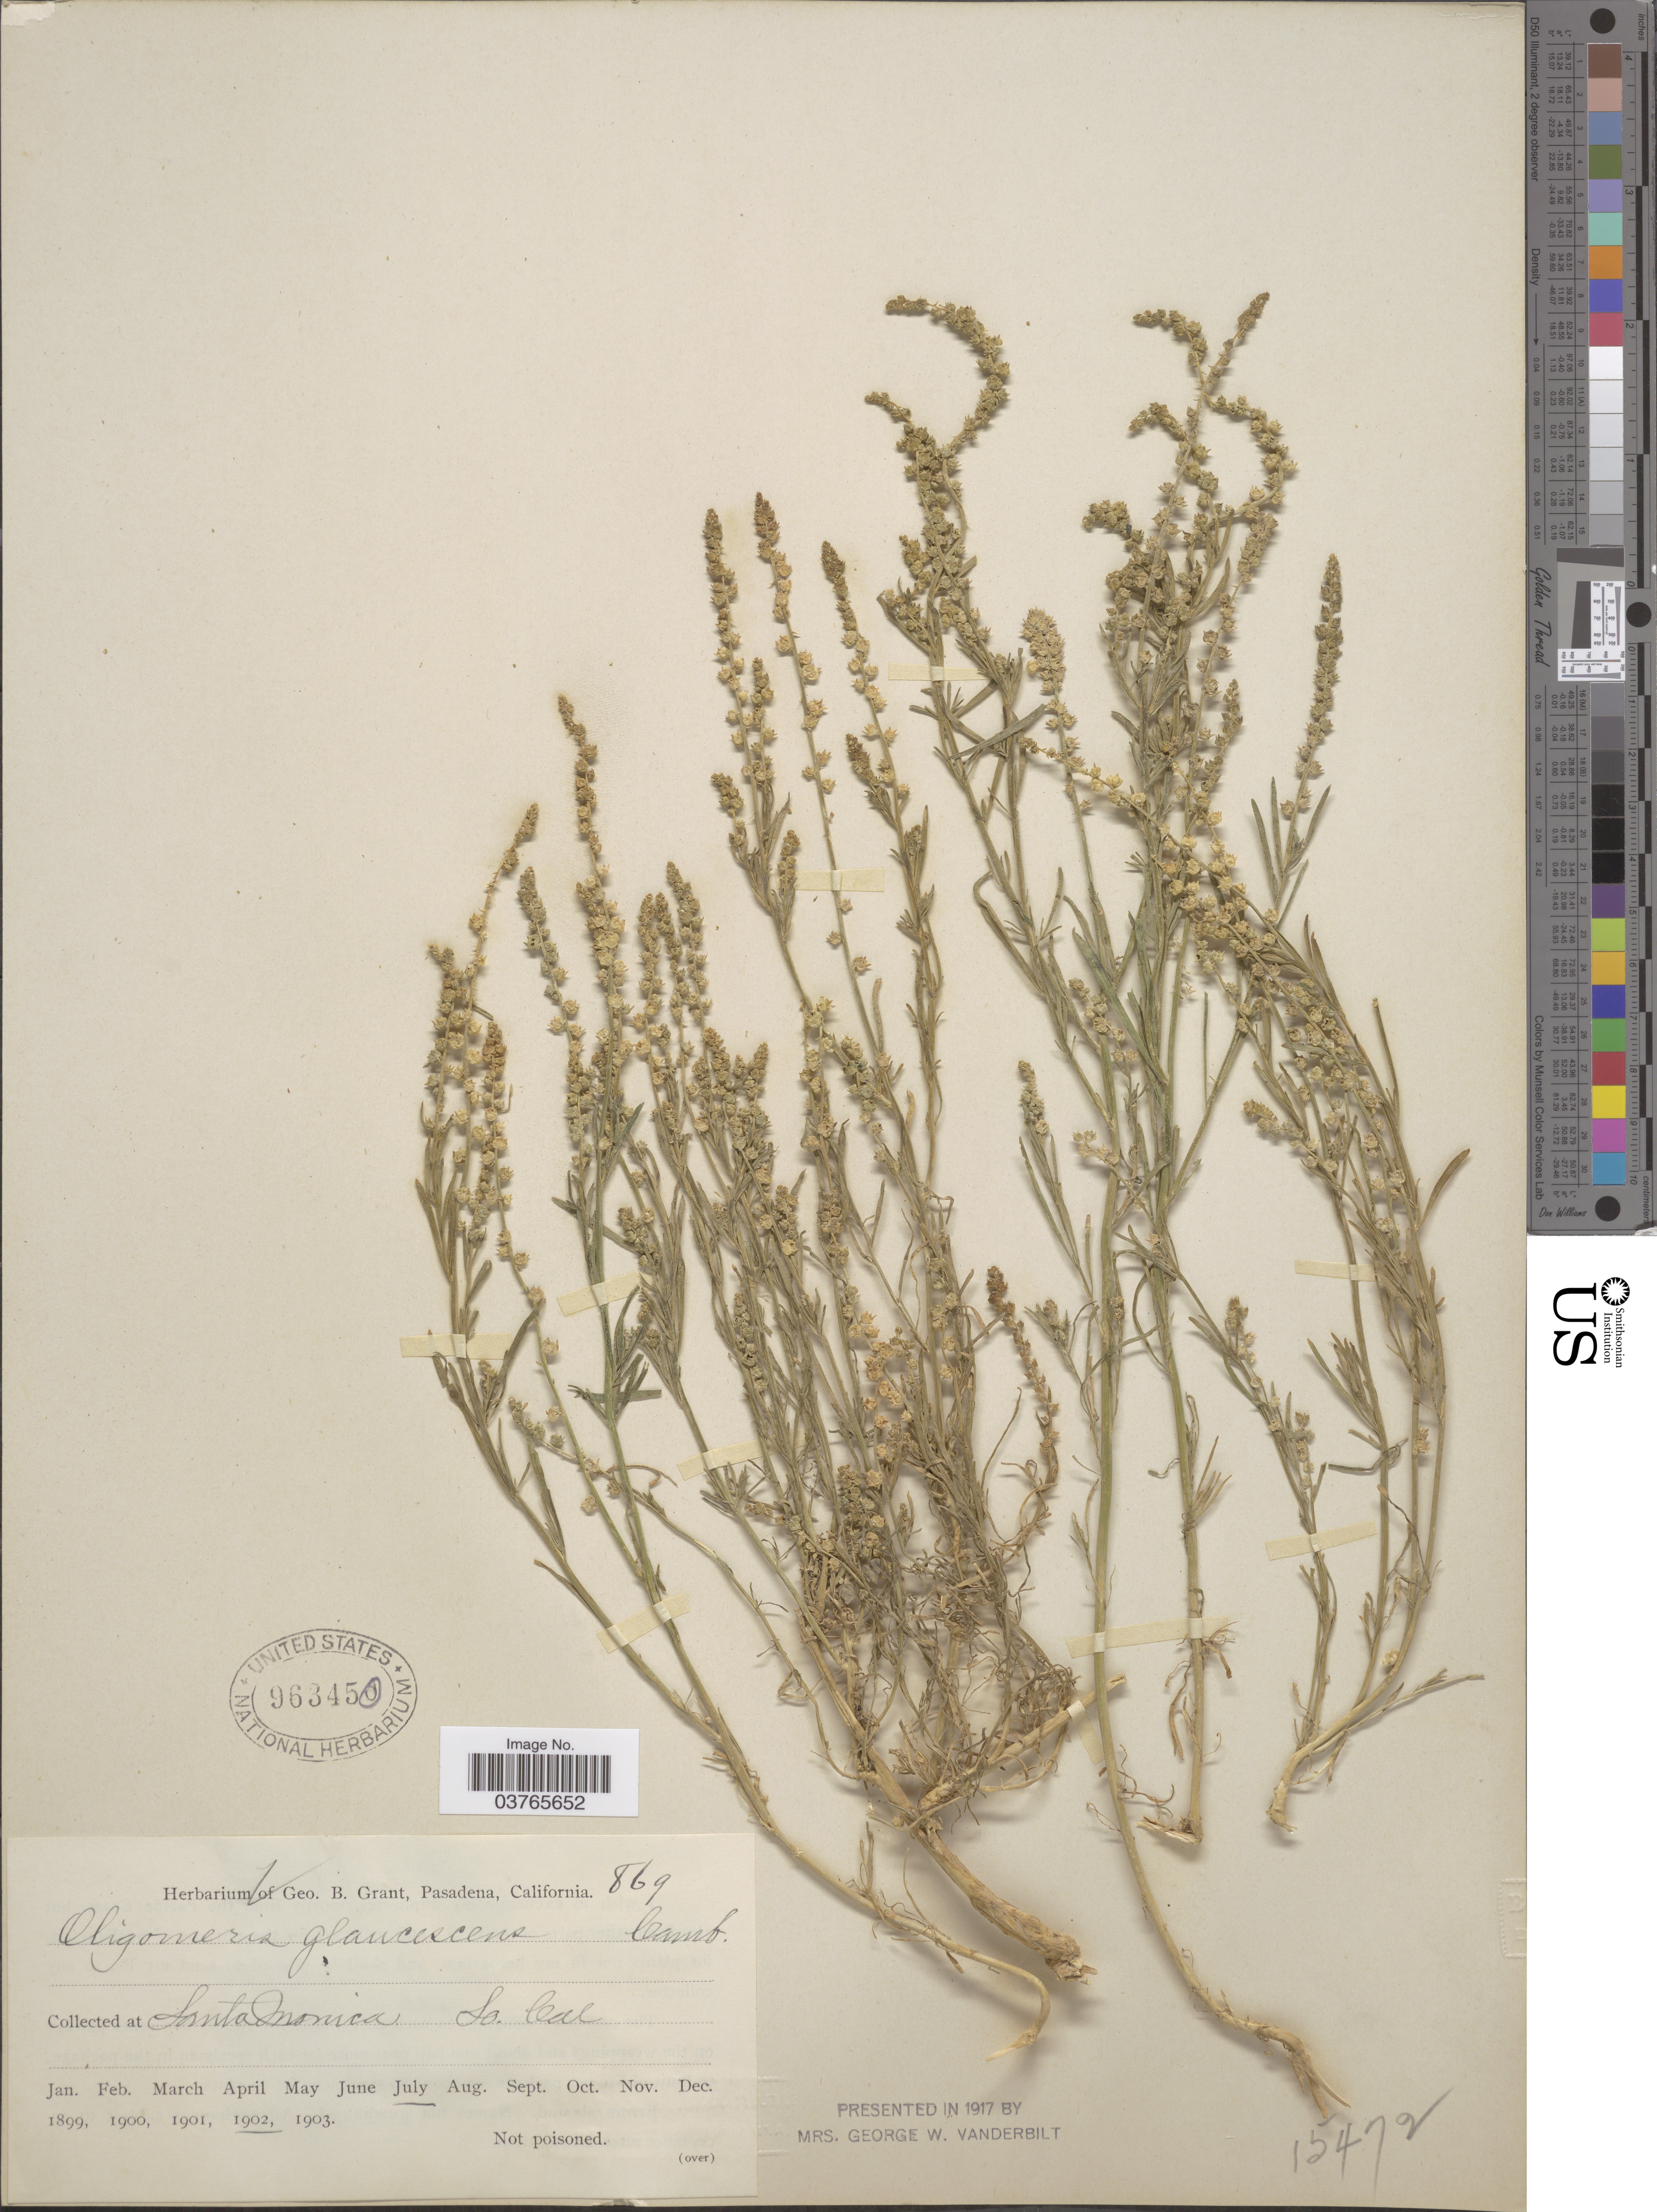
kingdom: Plantae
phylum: Tracheophyta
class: Magnoliopsida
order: Brassicales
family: Resedaceae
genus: Oligomeris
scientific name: Oligomeris subulata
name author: Webb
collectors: ex herb. Geo. B. Grant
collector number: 869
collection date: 1902-07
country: United States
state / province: California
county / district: Los Angeles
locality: Santa Monica So. Cal.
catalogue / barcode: US 963450